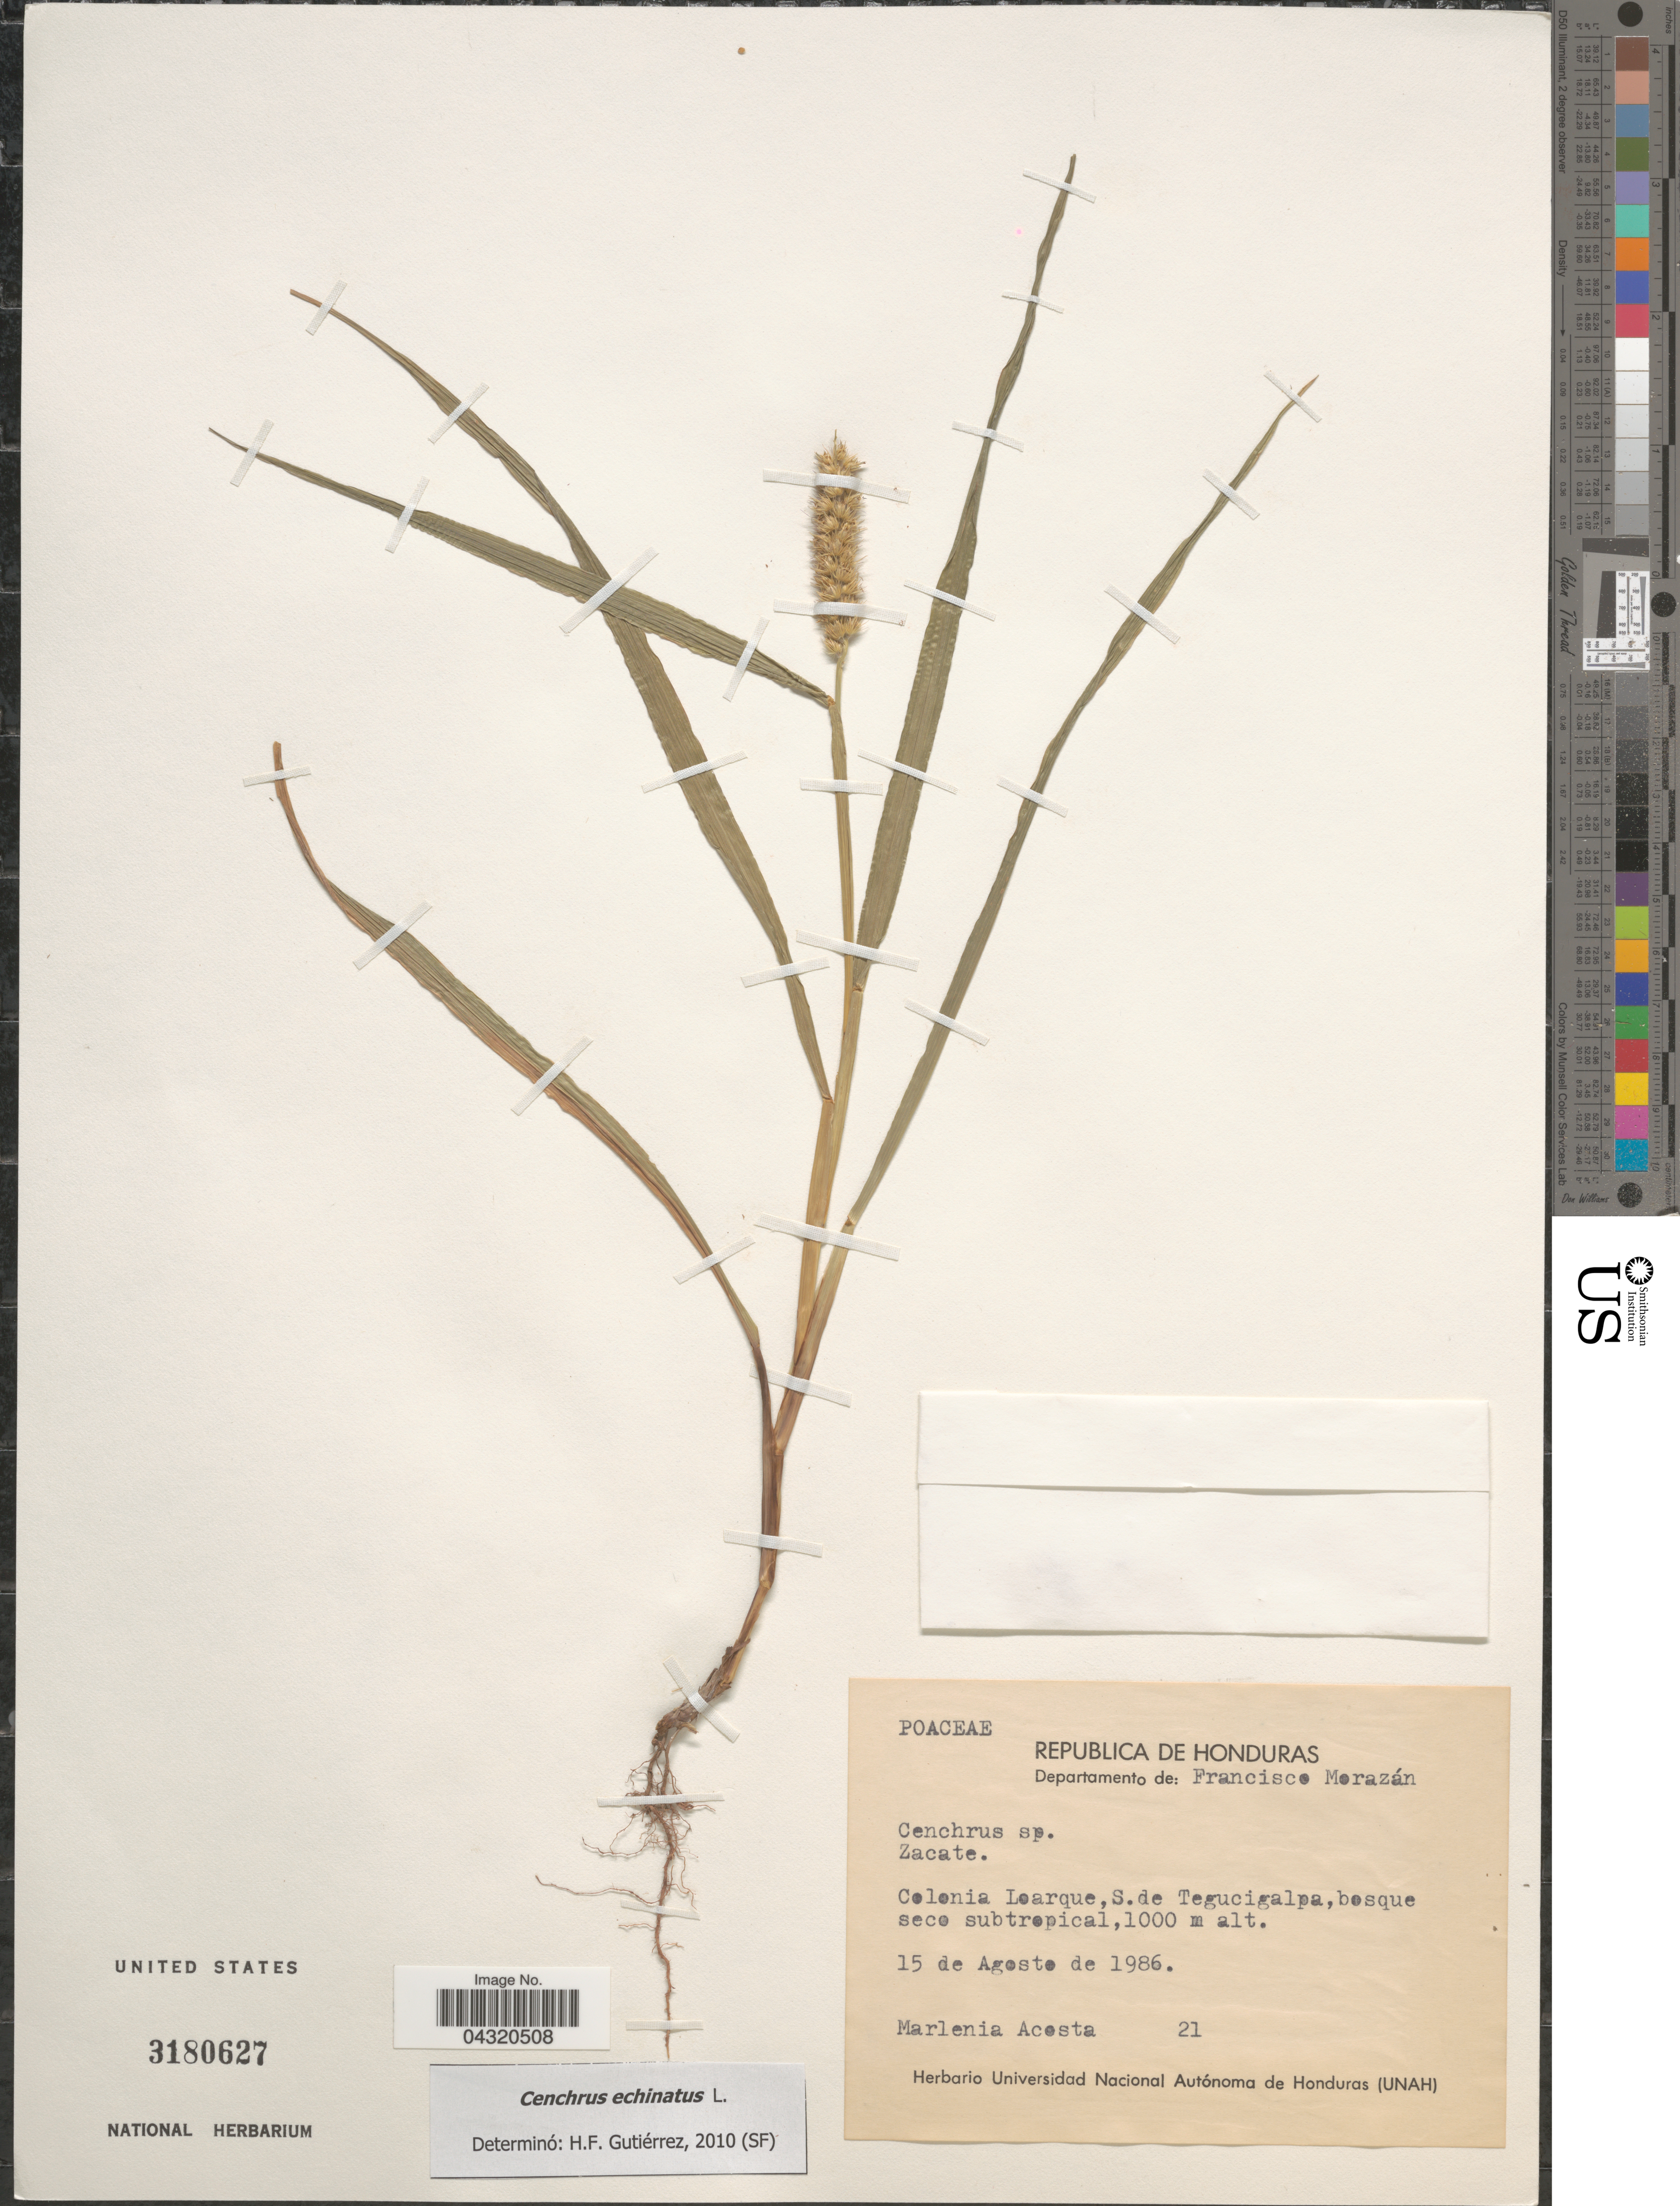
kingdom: Plantae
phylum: Tracheophyta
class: Liliopsida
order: Poales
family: Poaceae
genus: Cenchrus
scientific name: Cenchrus echinatus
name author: L.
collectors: M. Acosta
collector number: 21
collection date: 1986-08-15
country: Honduras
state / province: Fco. Morazán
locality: Departamento de: Francisco Morazán. Colonia Loarque, S. de Tegucigalpa.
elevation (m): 1000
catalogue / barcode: US 3180627